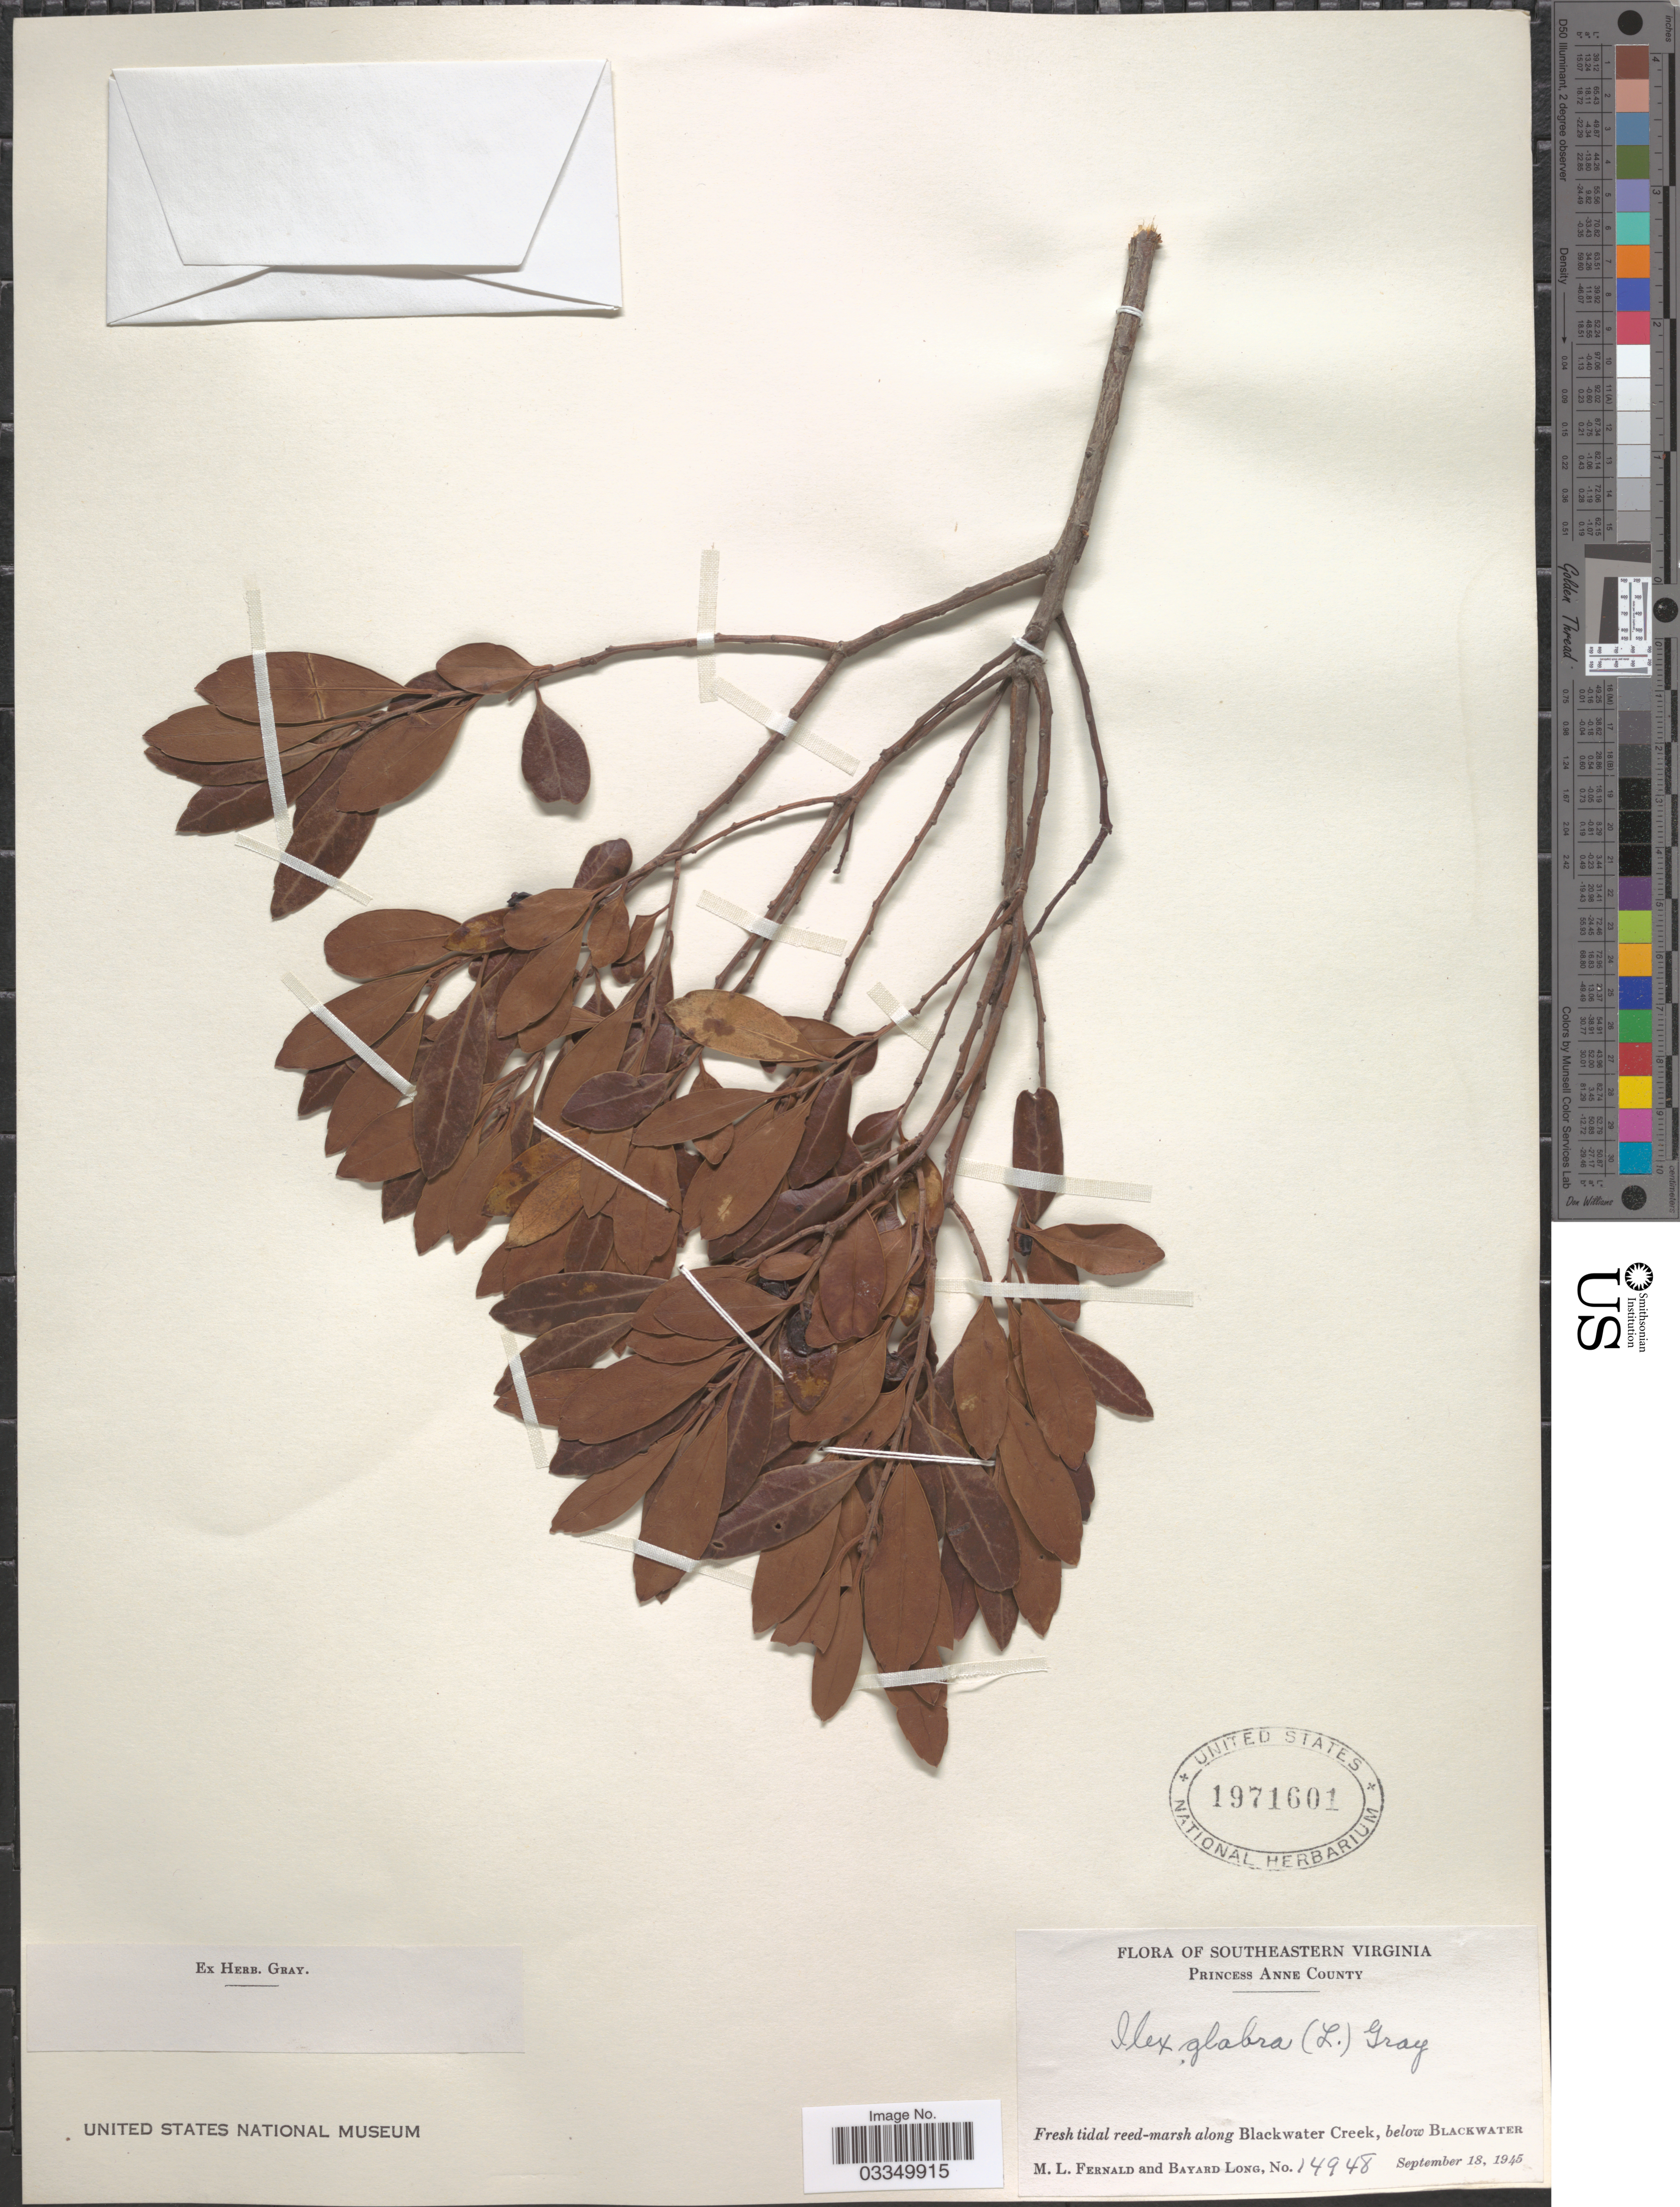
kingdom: Plantae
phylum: Tracheophyta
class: Magnoliopsida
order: Aquifoliales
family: Aquifoliaceae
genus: Ilex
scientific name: Ilex glabra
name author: (L.) A. Gray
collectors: M. L. Fernald & B. Long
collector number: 14948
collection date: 1945-09-18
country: United States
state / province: Virginia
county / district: City of Virginia Beach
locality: Southeastern Virginia. Princess Anne County. Along Blackwater Creek, below Blackwater.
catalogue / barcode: US 1971601